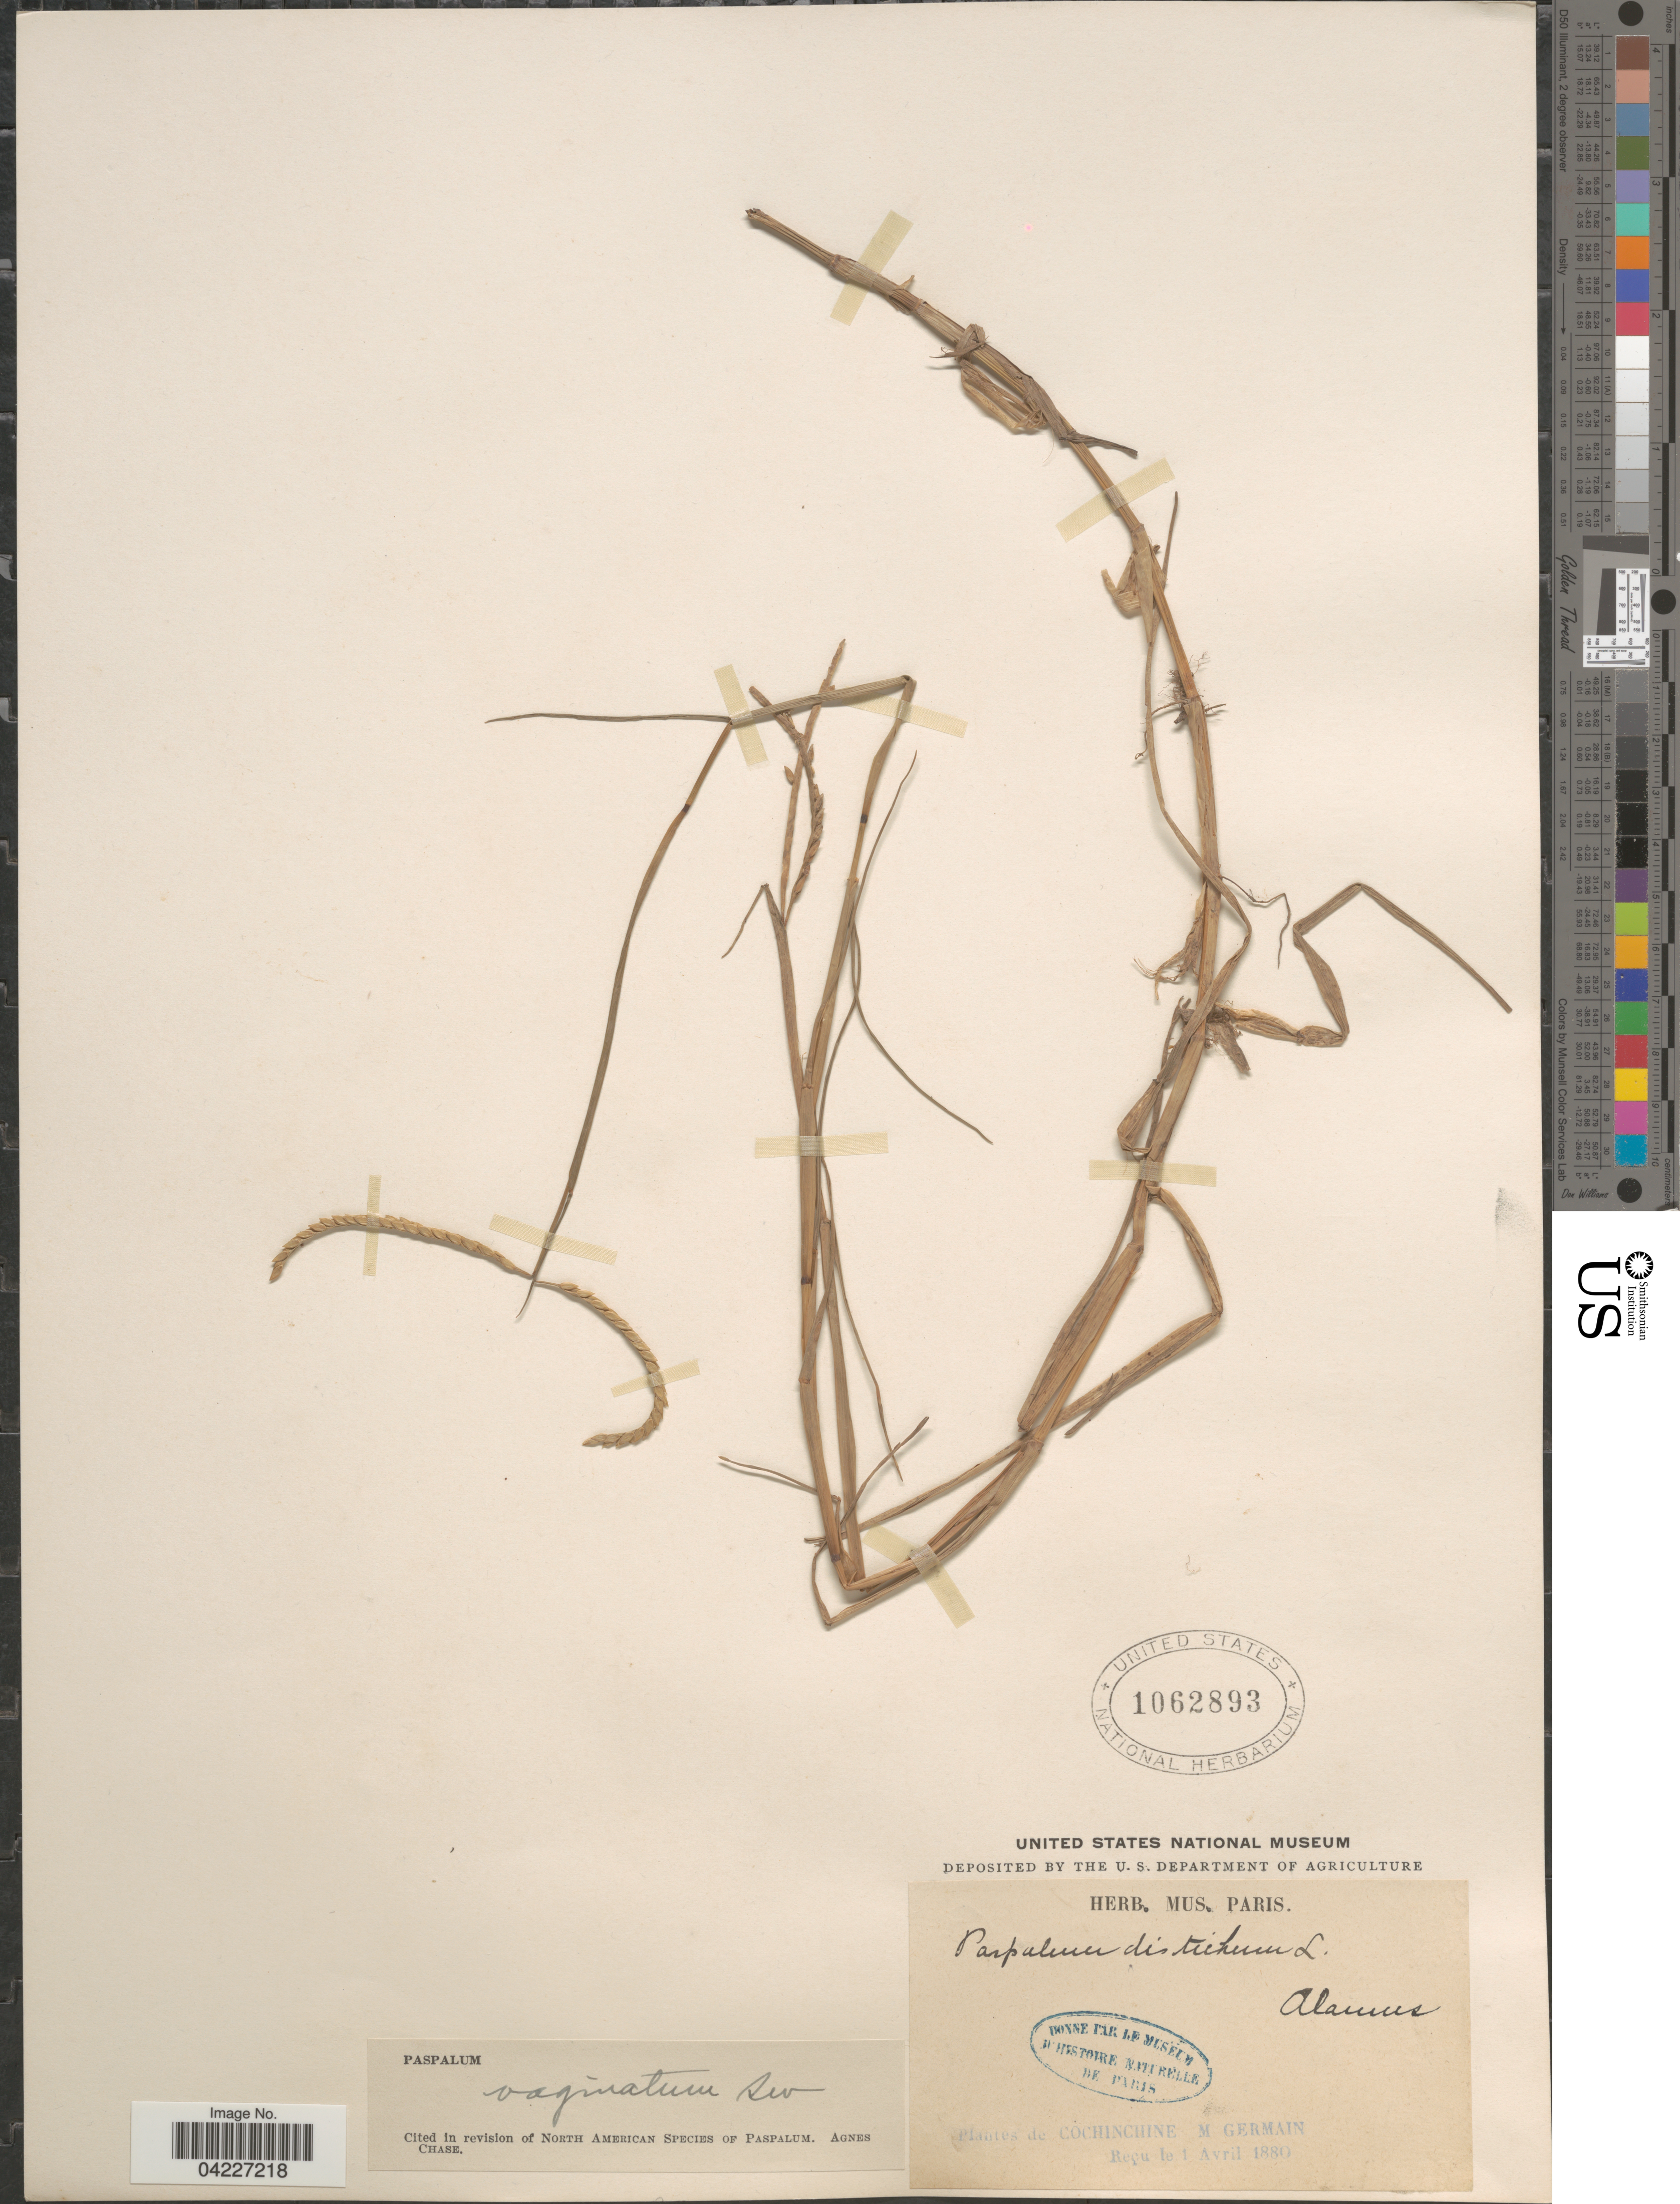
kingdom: Plantae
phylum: Tracheophyta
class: Liliopsida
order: Poales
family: Poaceae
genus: Paspalum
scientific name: Paspalum distichum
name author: L.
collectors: M. Germain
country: Vietnam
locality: Cochinchine.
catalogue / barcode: US 1062893